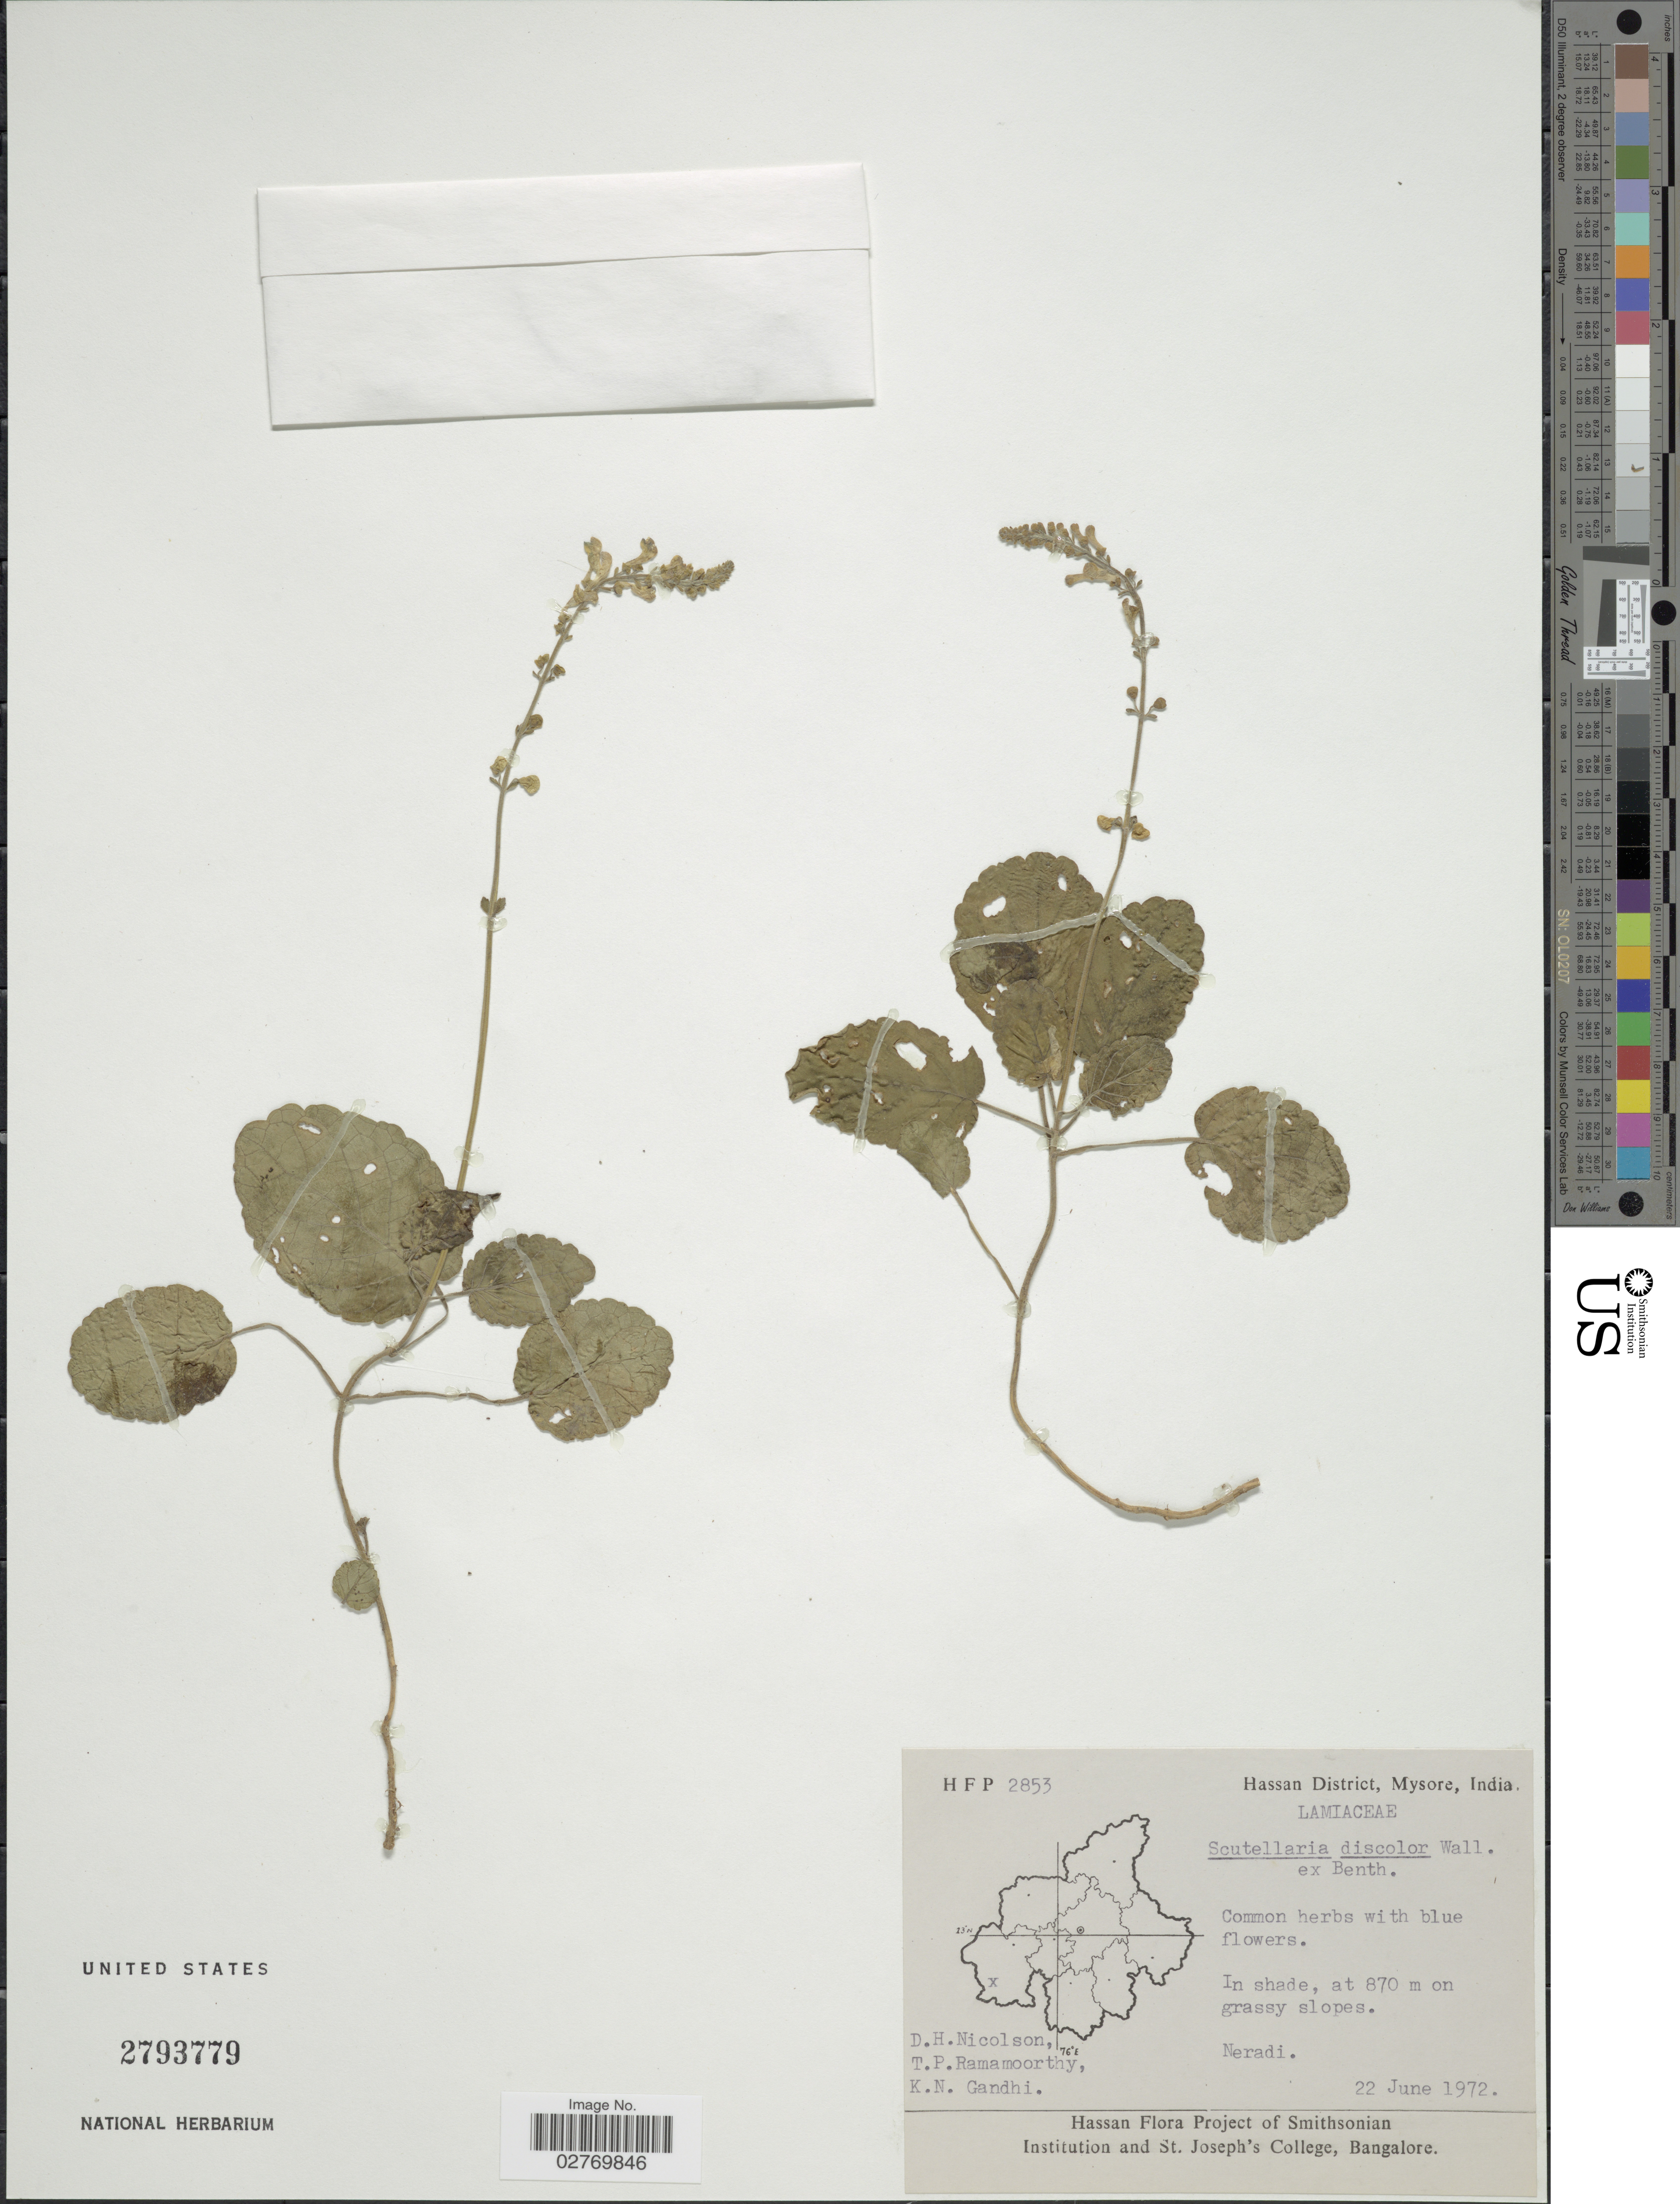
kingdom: Plantae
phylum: Tracheophyta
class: Magnoliopsida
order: Lamiales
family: Lamiaceae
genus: Scutellaria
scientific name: Scutellaria discolor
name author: Colebr.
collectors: D. H. Nicolson, T. P. Ramamoorthy & K. N. Gandhi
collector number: HFP2853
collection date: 1972-06-22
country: India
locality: Hassan District, Mysore. Neradi.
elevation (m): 870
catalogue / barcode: US 2793779